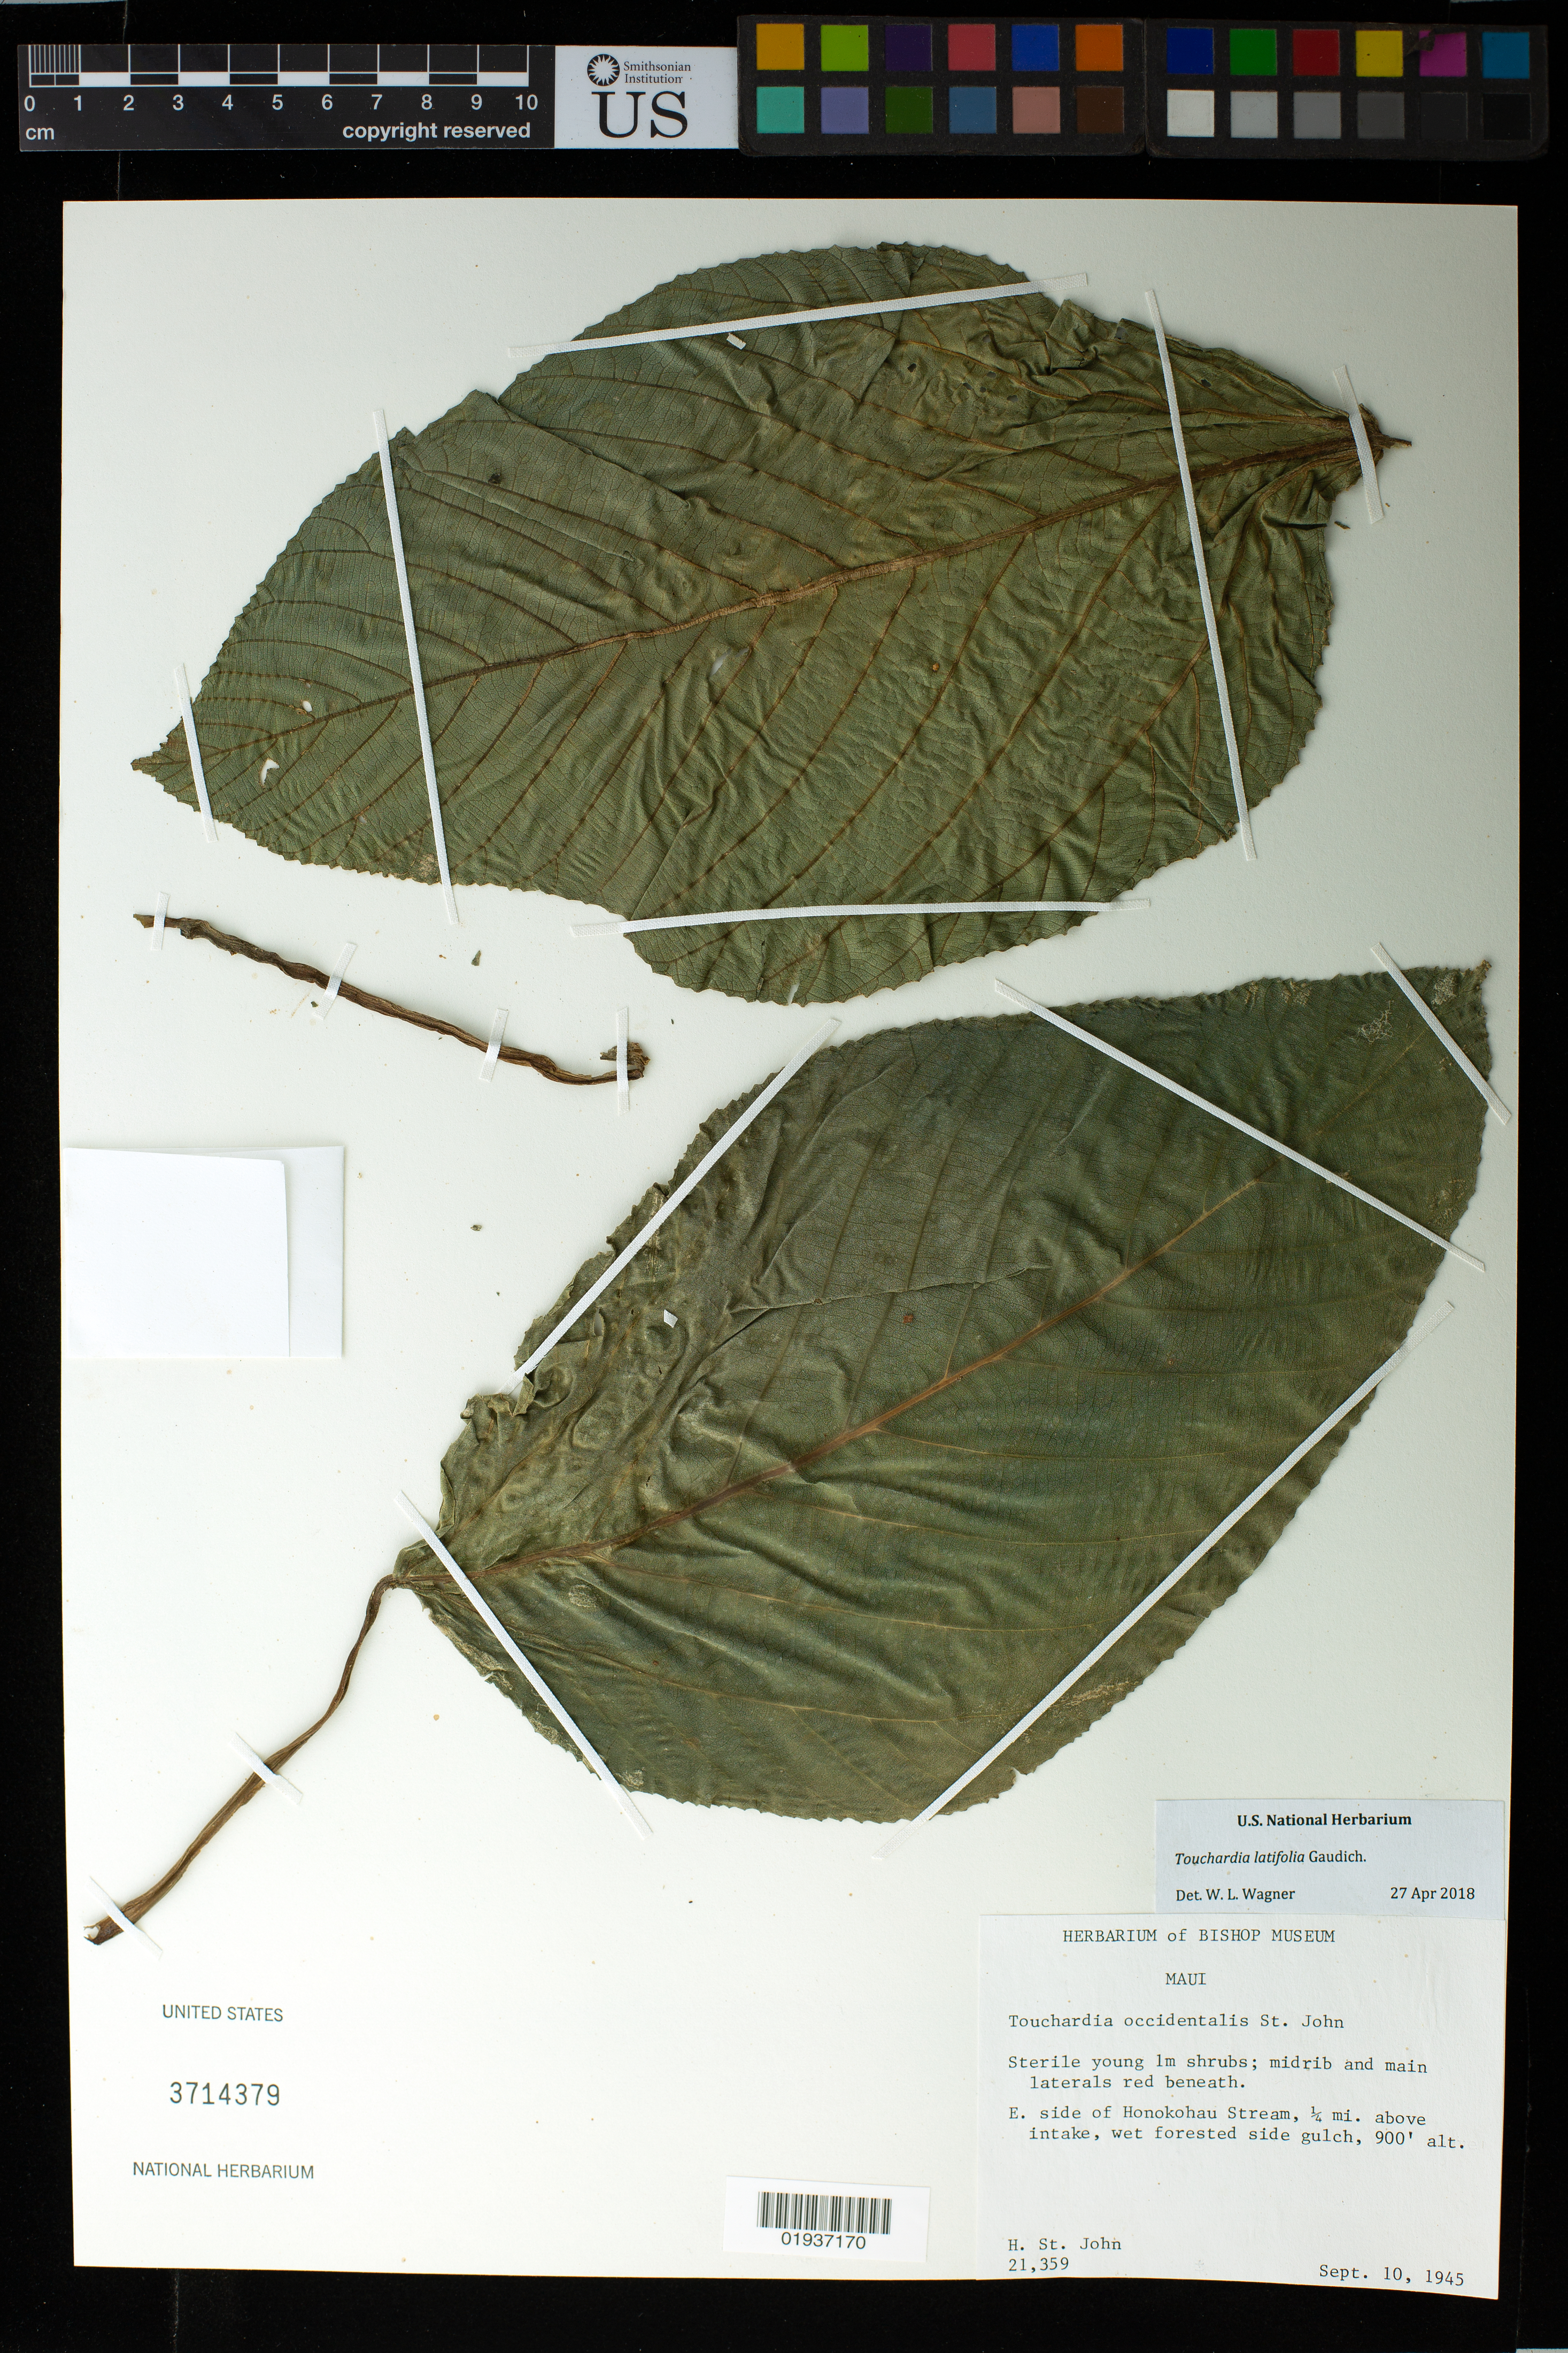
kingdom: Plantae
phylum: Tracheophyta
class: Magnoliopsida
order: Rosales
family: Urticaceae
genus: Touchardia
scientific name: Touchardia latifolia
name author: Gaudich.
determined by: Wagner, W. L., (BOT), Smithsonian Institution - National Museum of Natural History (UNITED STATES)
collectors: H. St. John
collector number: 21359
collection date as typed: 10 Sep 1945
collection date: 1945-09-10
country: United States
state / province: Hawaii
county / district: Maui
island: Maui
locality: E. side of Honokohau Stream, 1/4 mi. above intake, side gulch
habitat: Wet forest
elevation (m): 274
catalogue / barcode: US 3714379